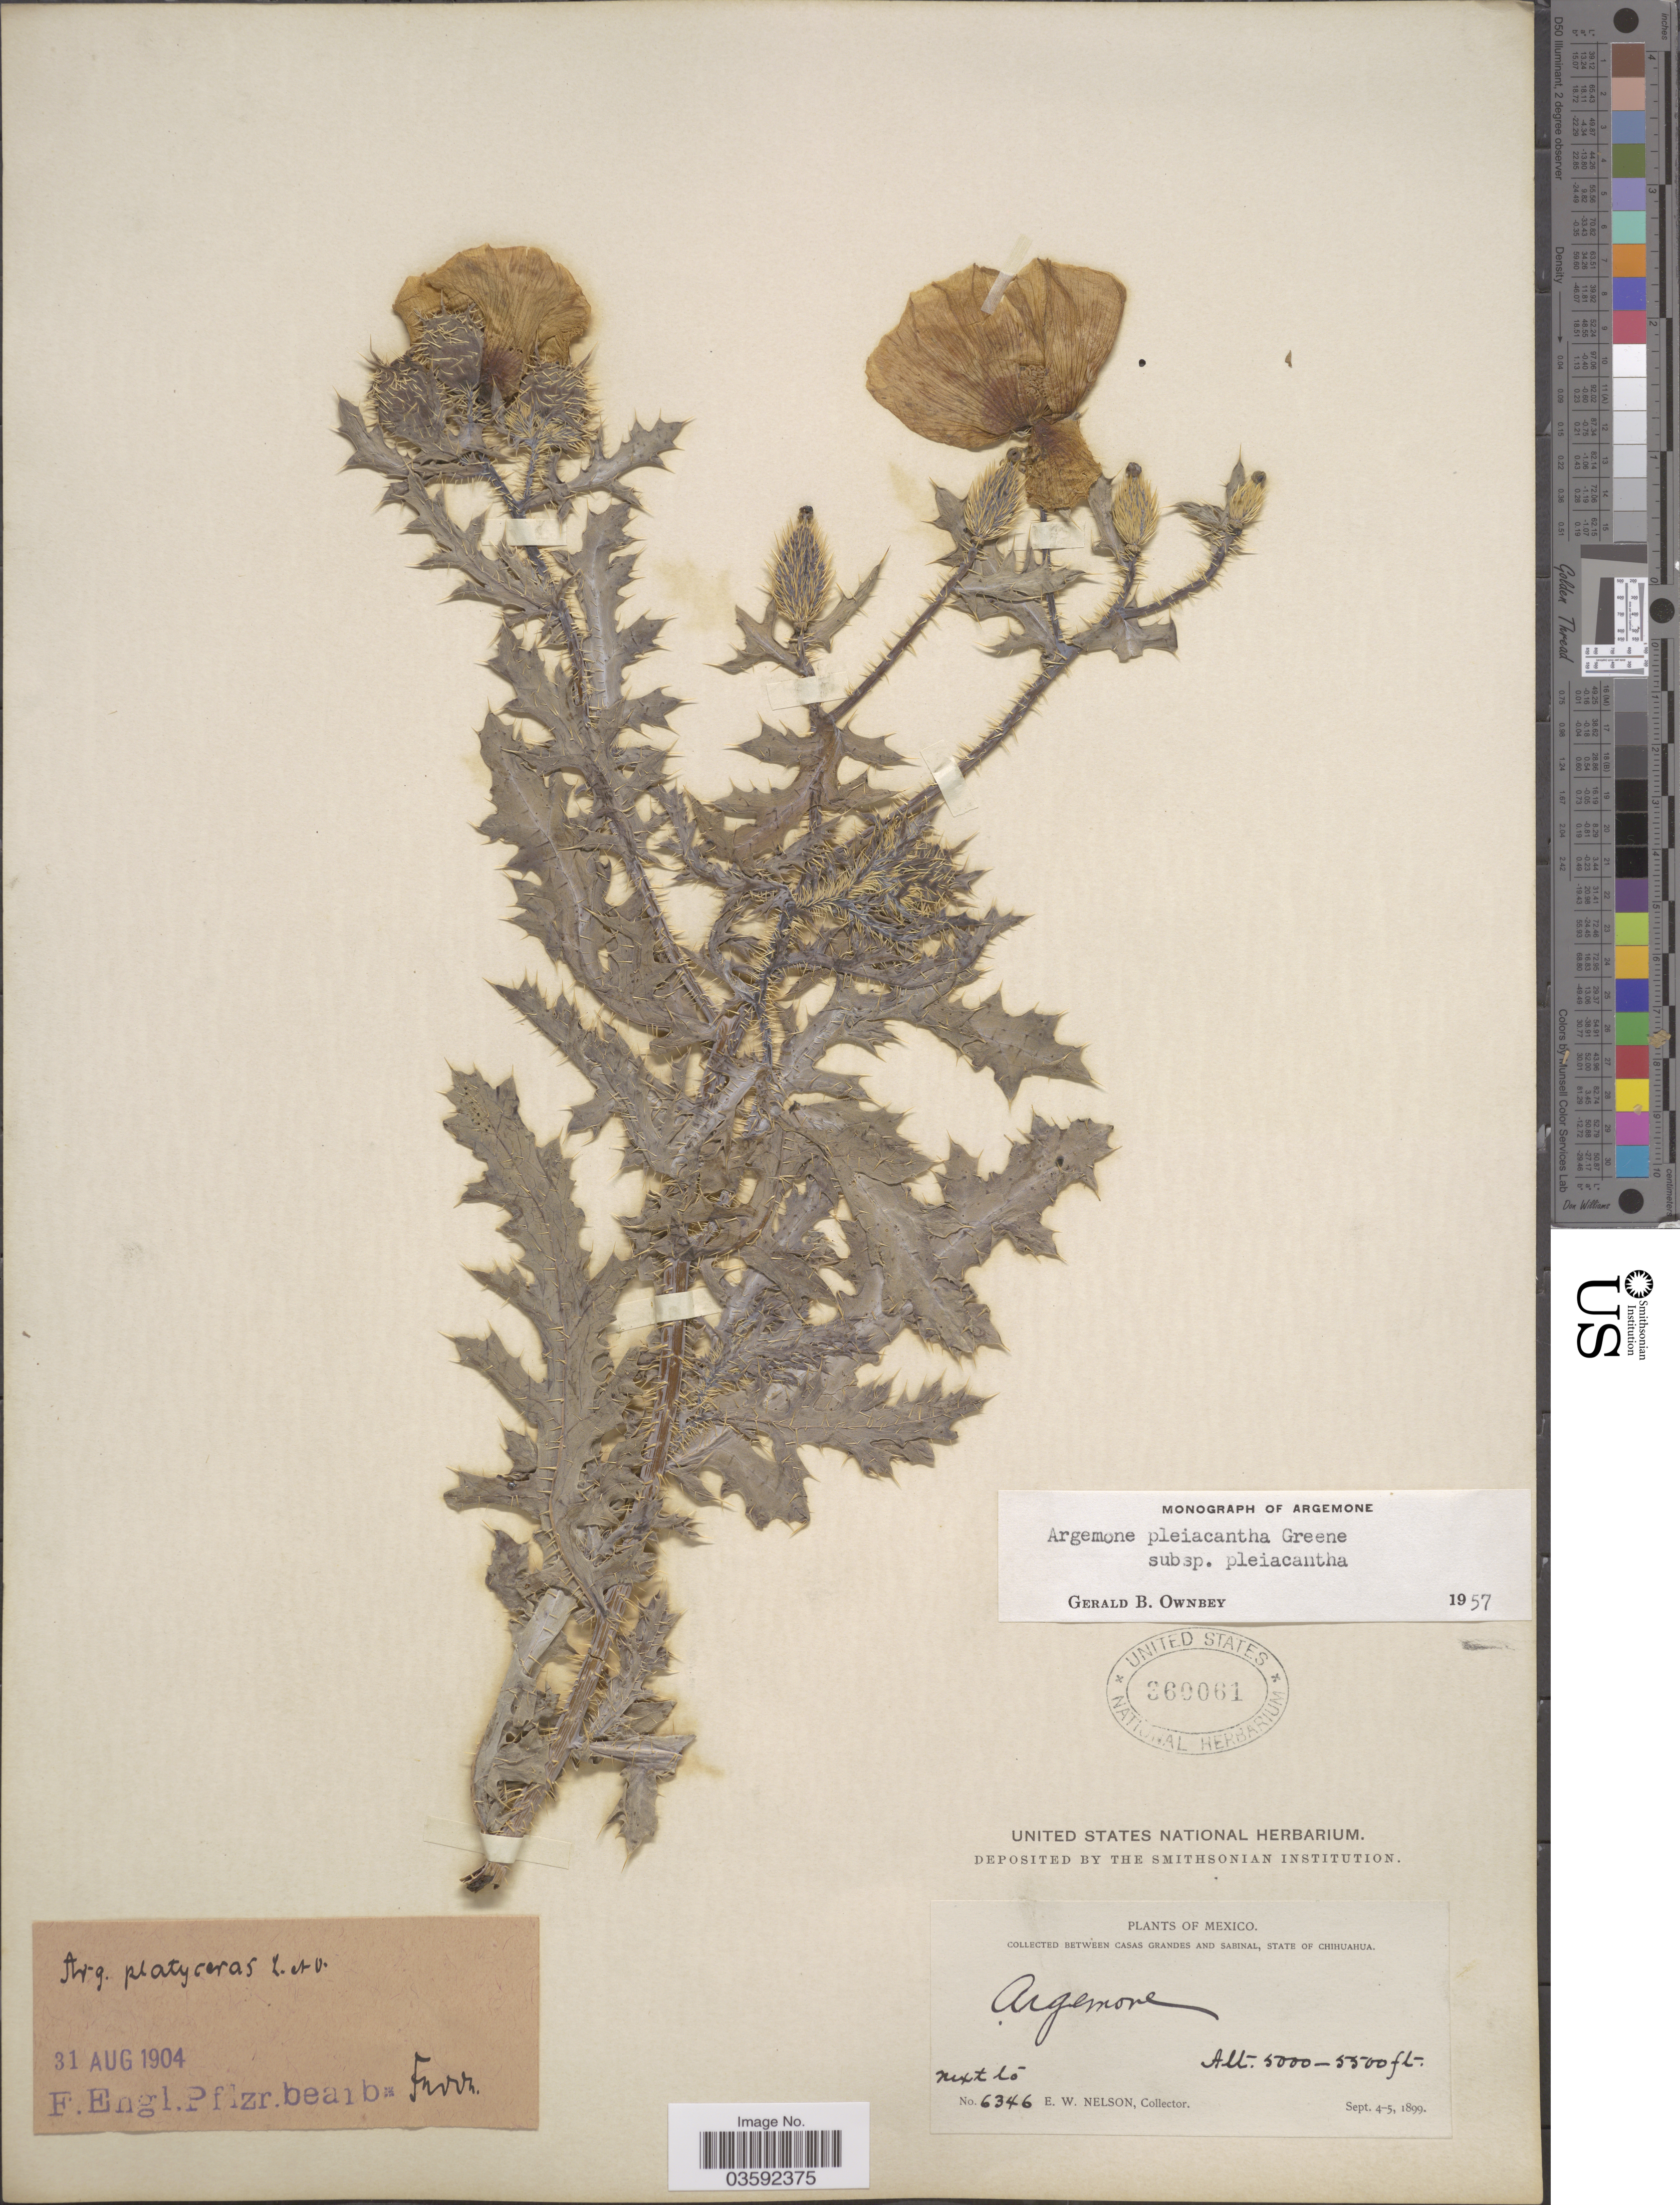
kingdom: Plantae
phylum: Tracheophyta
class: Magnoliopsida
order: Ranunculales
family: Papaveraceae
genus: Argemone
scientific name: Argemone pleiacantha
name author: Greene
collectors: E. W. Nelson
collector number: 6346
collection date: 1899-09-04/1899-09-05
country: Mexico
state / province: Chihuahua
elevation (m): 1524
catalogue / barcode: US 360061